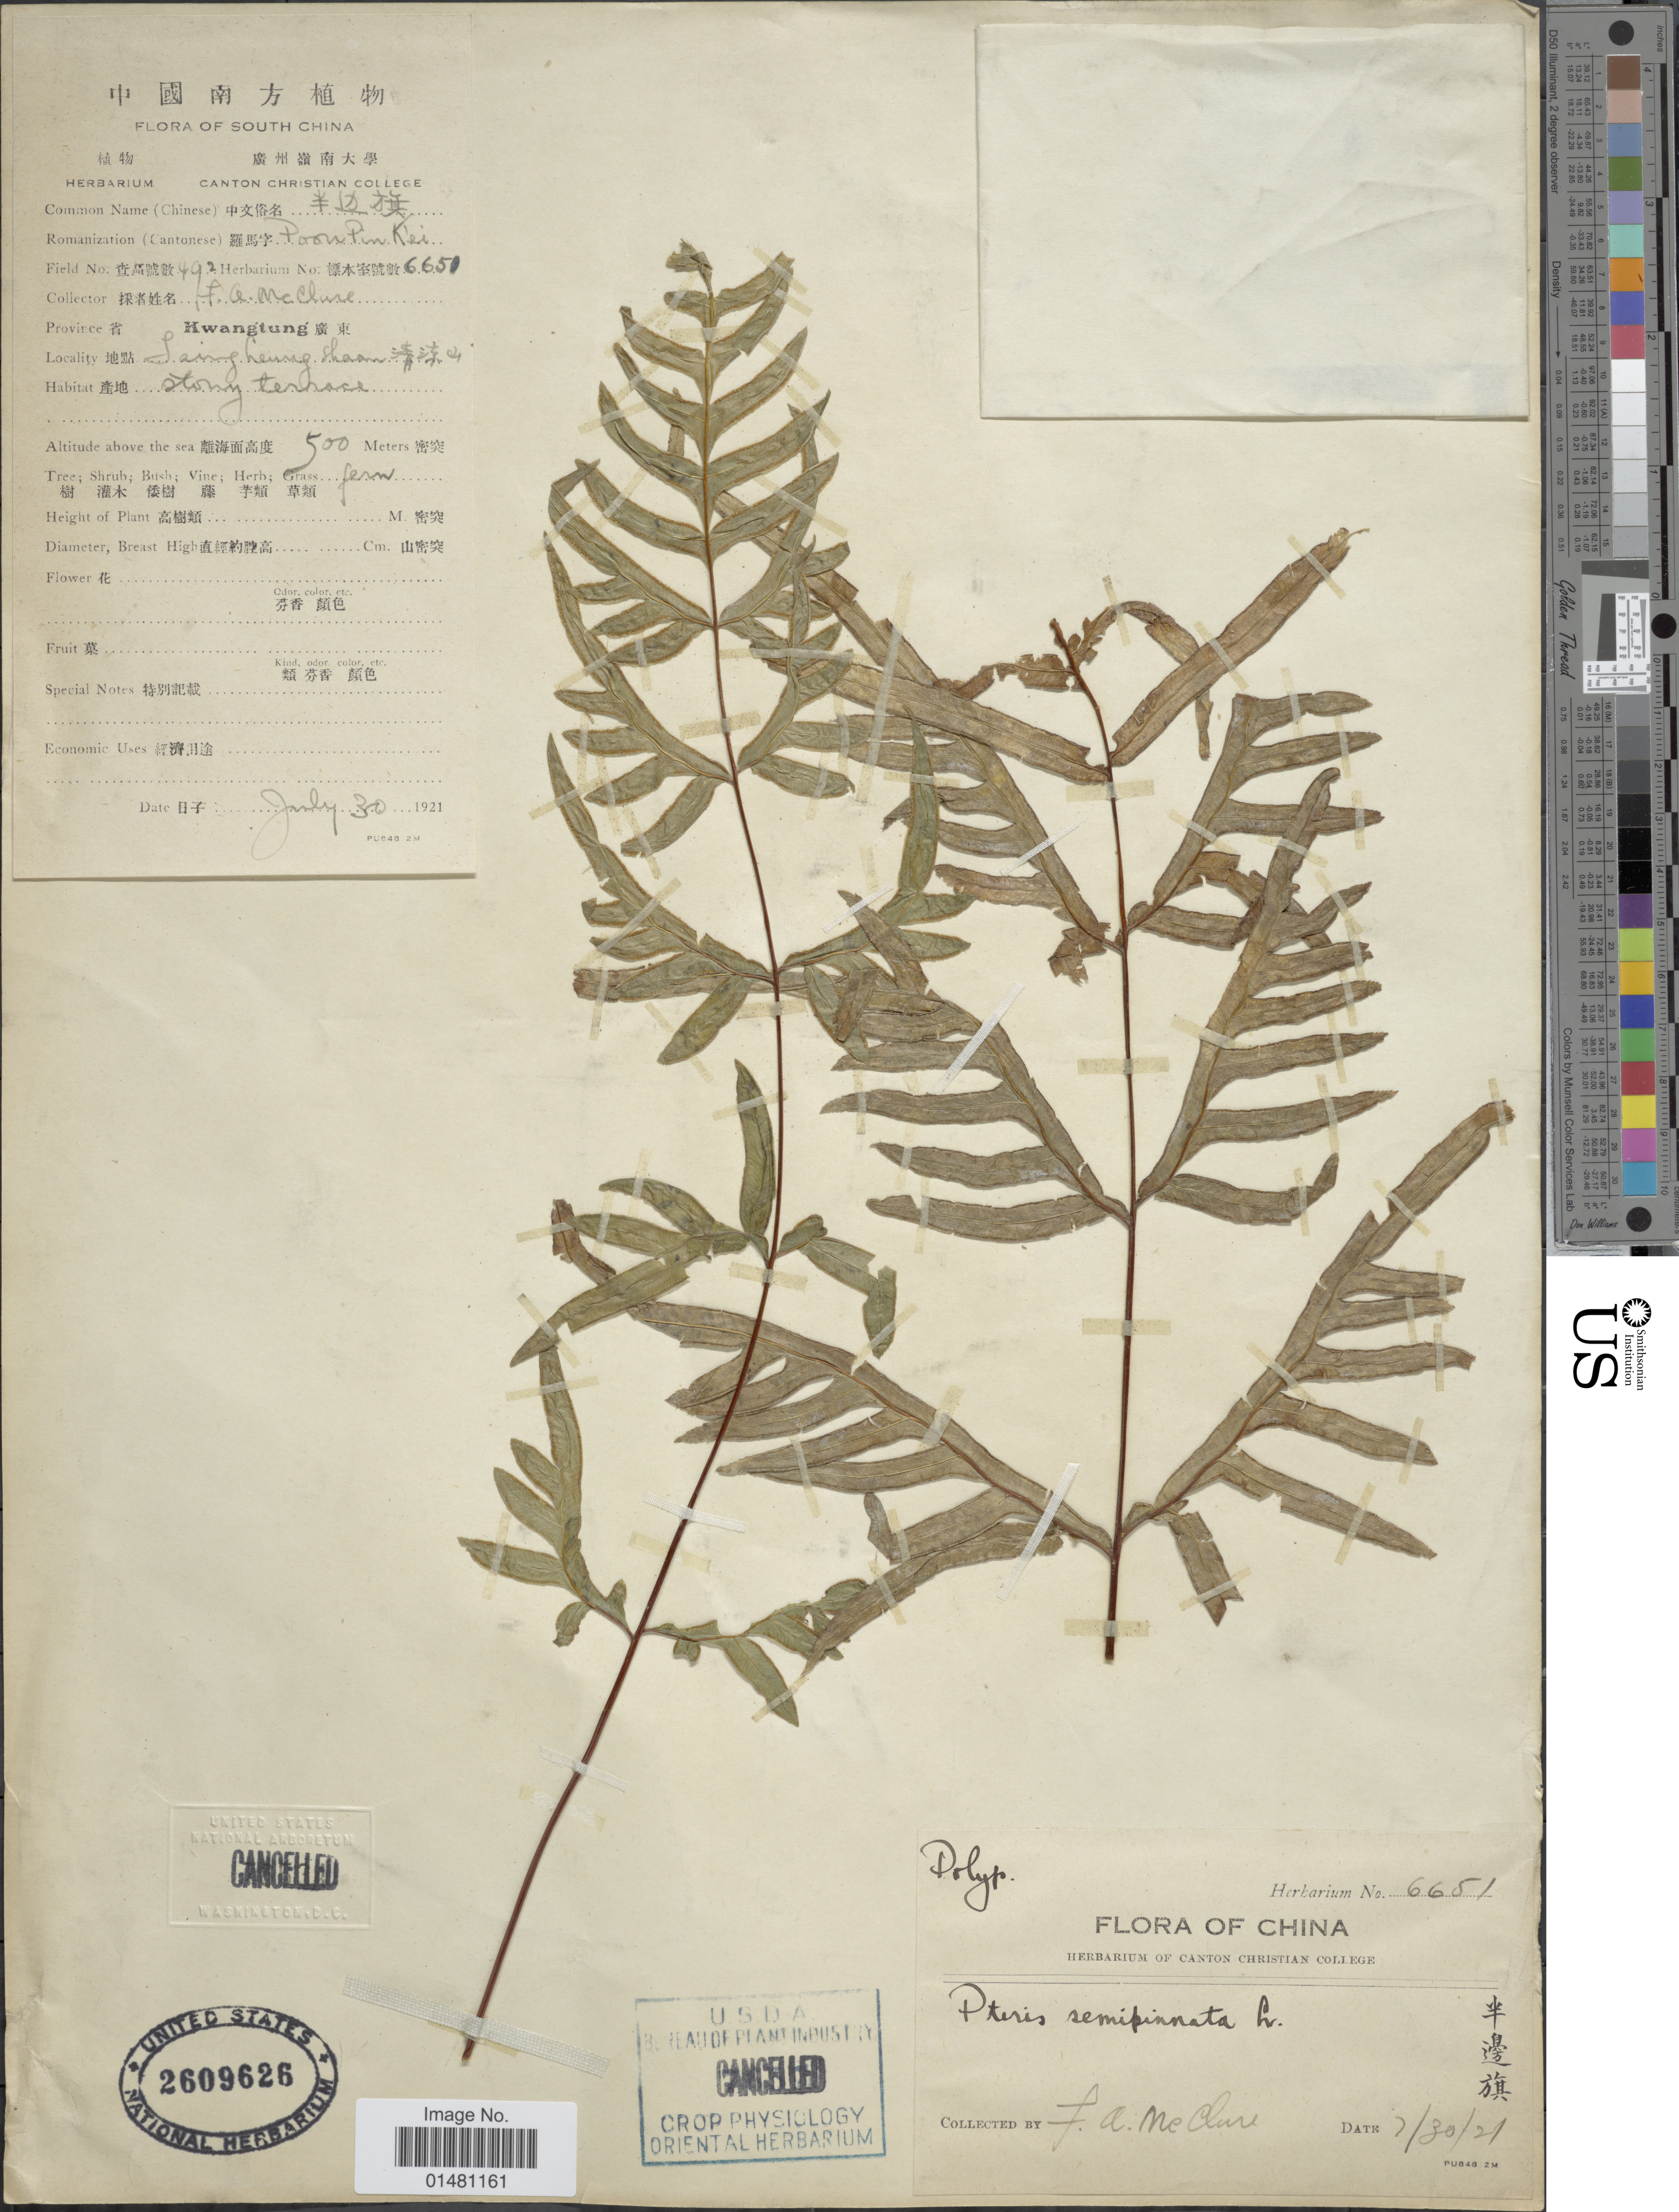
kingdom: Plantae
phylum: Tracheophyta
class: Polypodiopsida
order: Polypodiales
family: Pteridaceae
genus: Pteris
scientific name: Pteris semipinnata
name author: L.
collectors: F. A. McClure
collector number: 492/6651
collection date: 1921-07-30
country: China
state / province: Guangdong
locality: Province Kwangtung, Jaing Leung Shaam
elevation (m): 500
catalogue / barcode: US 2609626